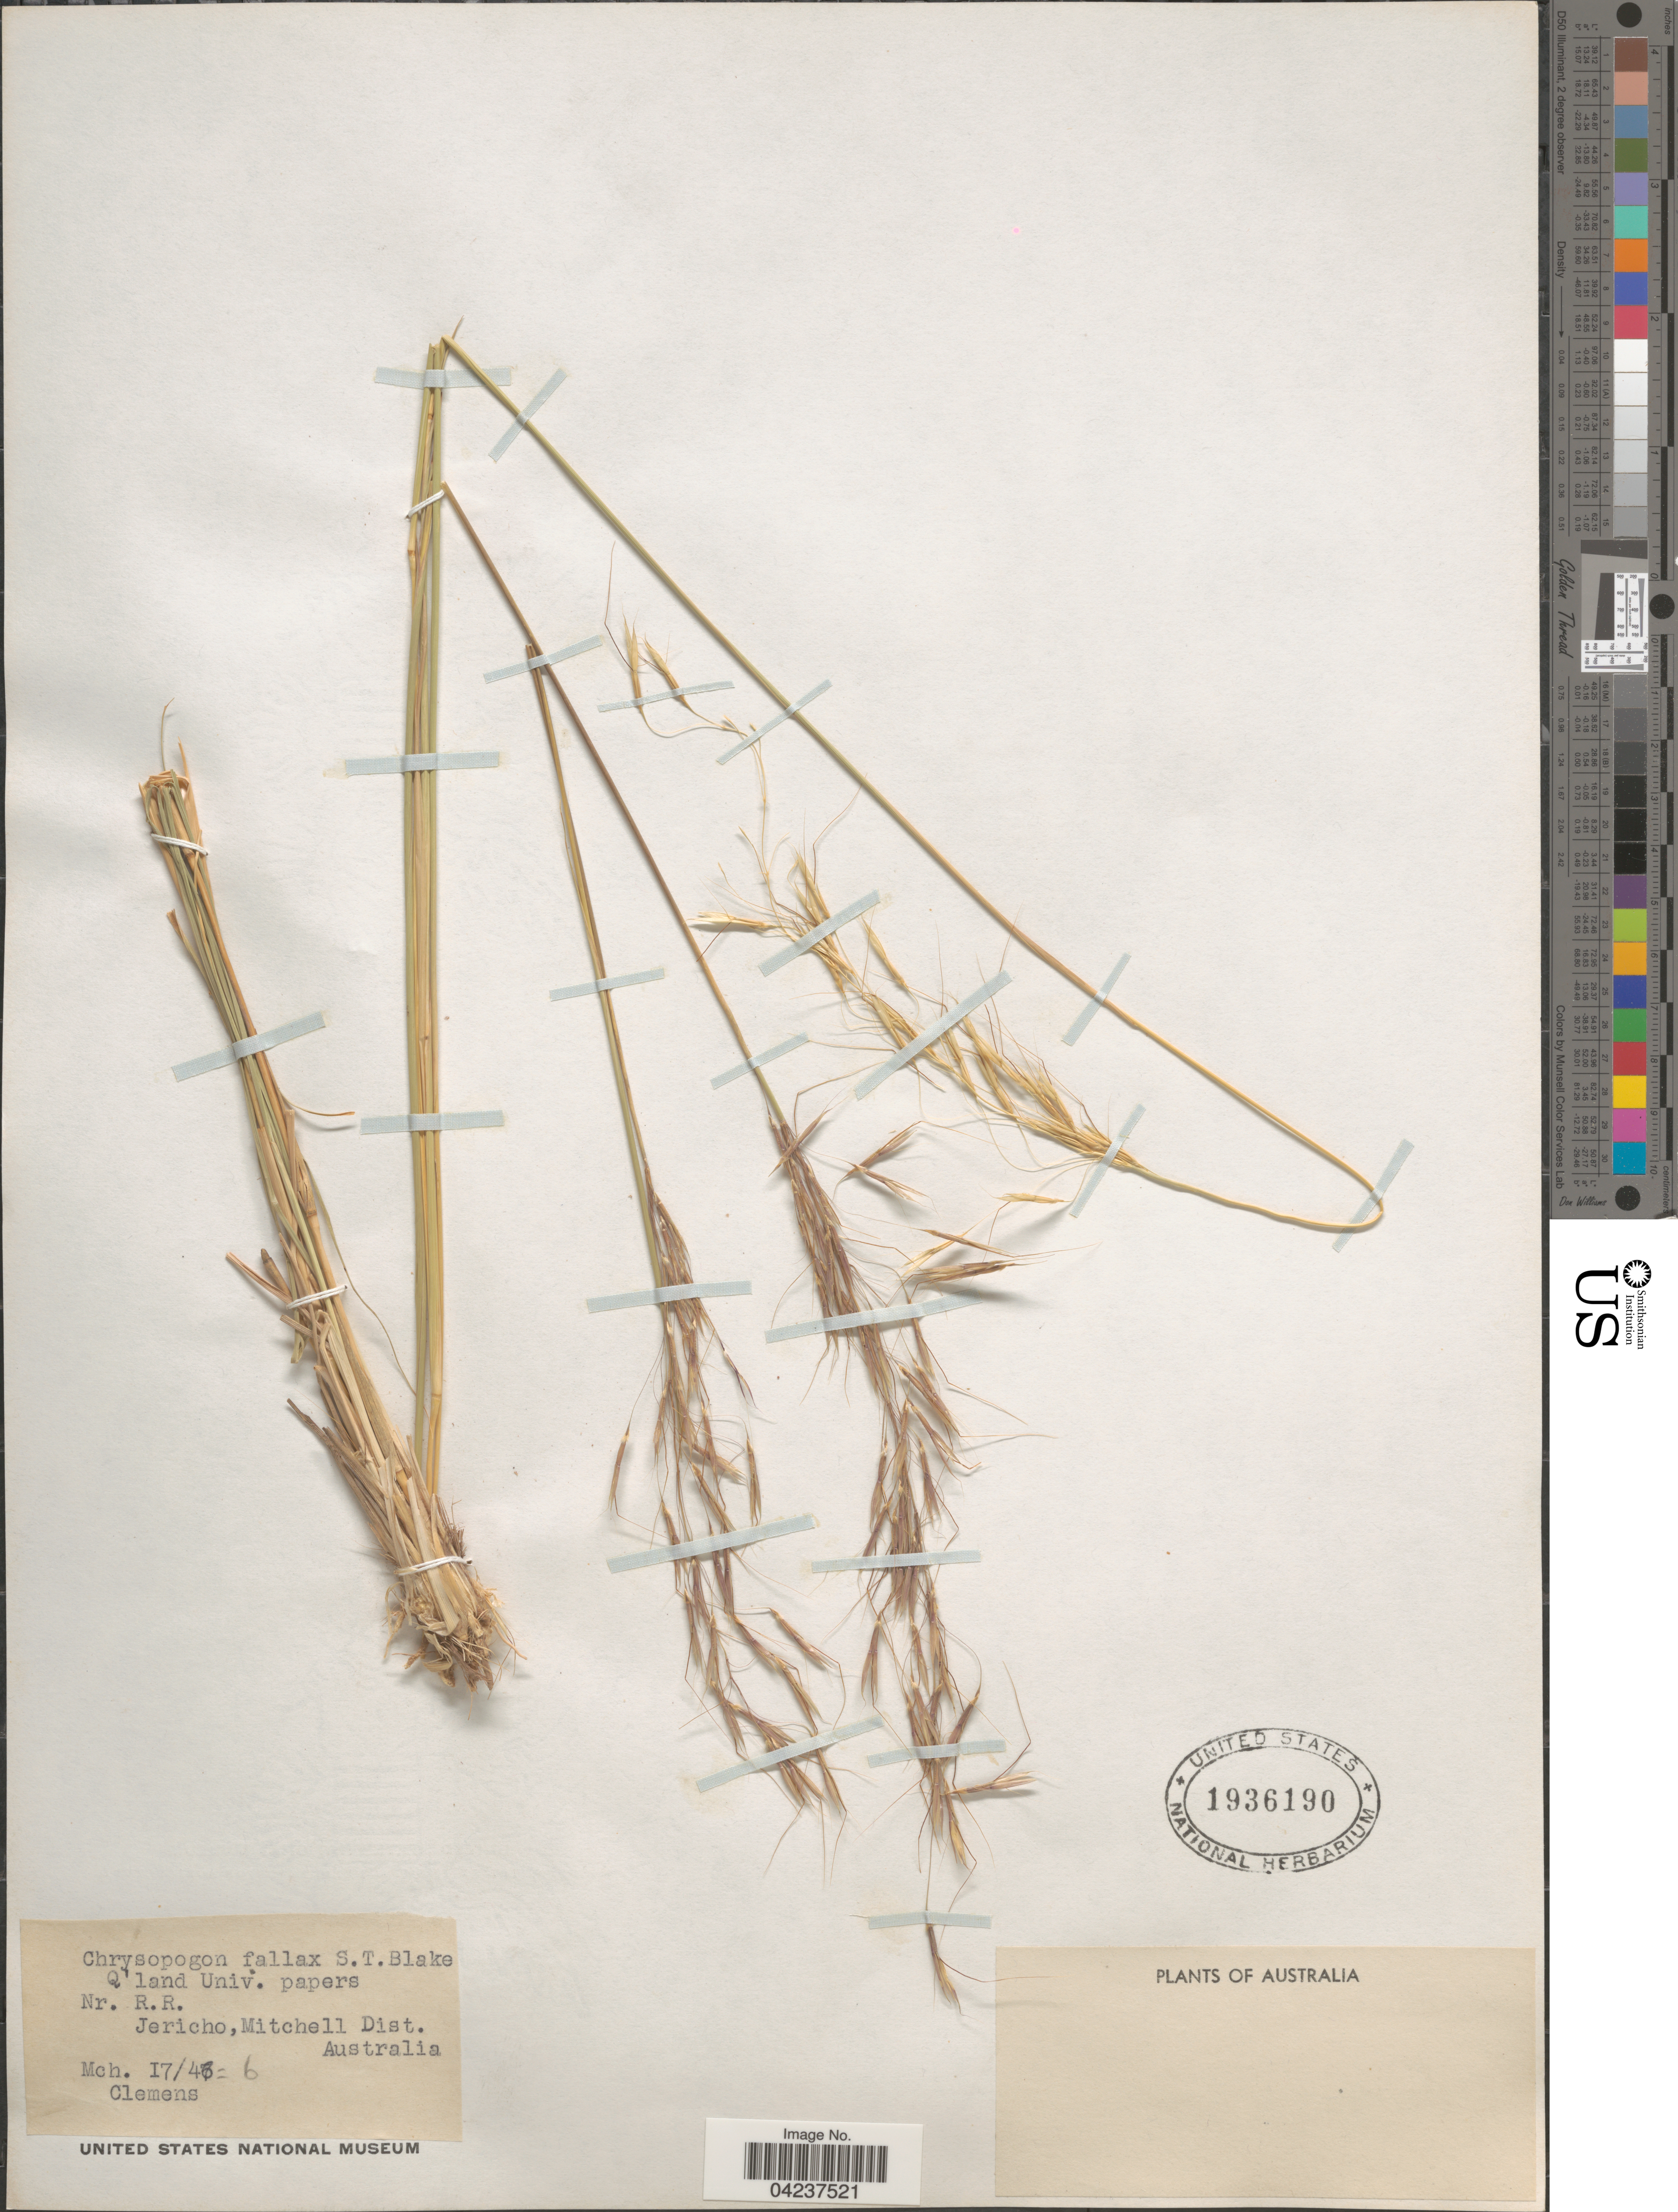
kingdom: Plantae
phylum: Tracheophyta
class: Liliopsida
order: Poales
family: Poaceae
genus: Chrysopogon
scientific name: Chrysopogon fallax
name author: S.T. Blake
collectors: -. Clemens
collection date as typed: Transcribed d/m/y: 17/3/46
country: Australia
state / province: Queensland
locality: Nr. R.R. Jericho,Mitchell Dist.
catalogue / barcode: US 1936190